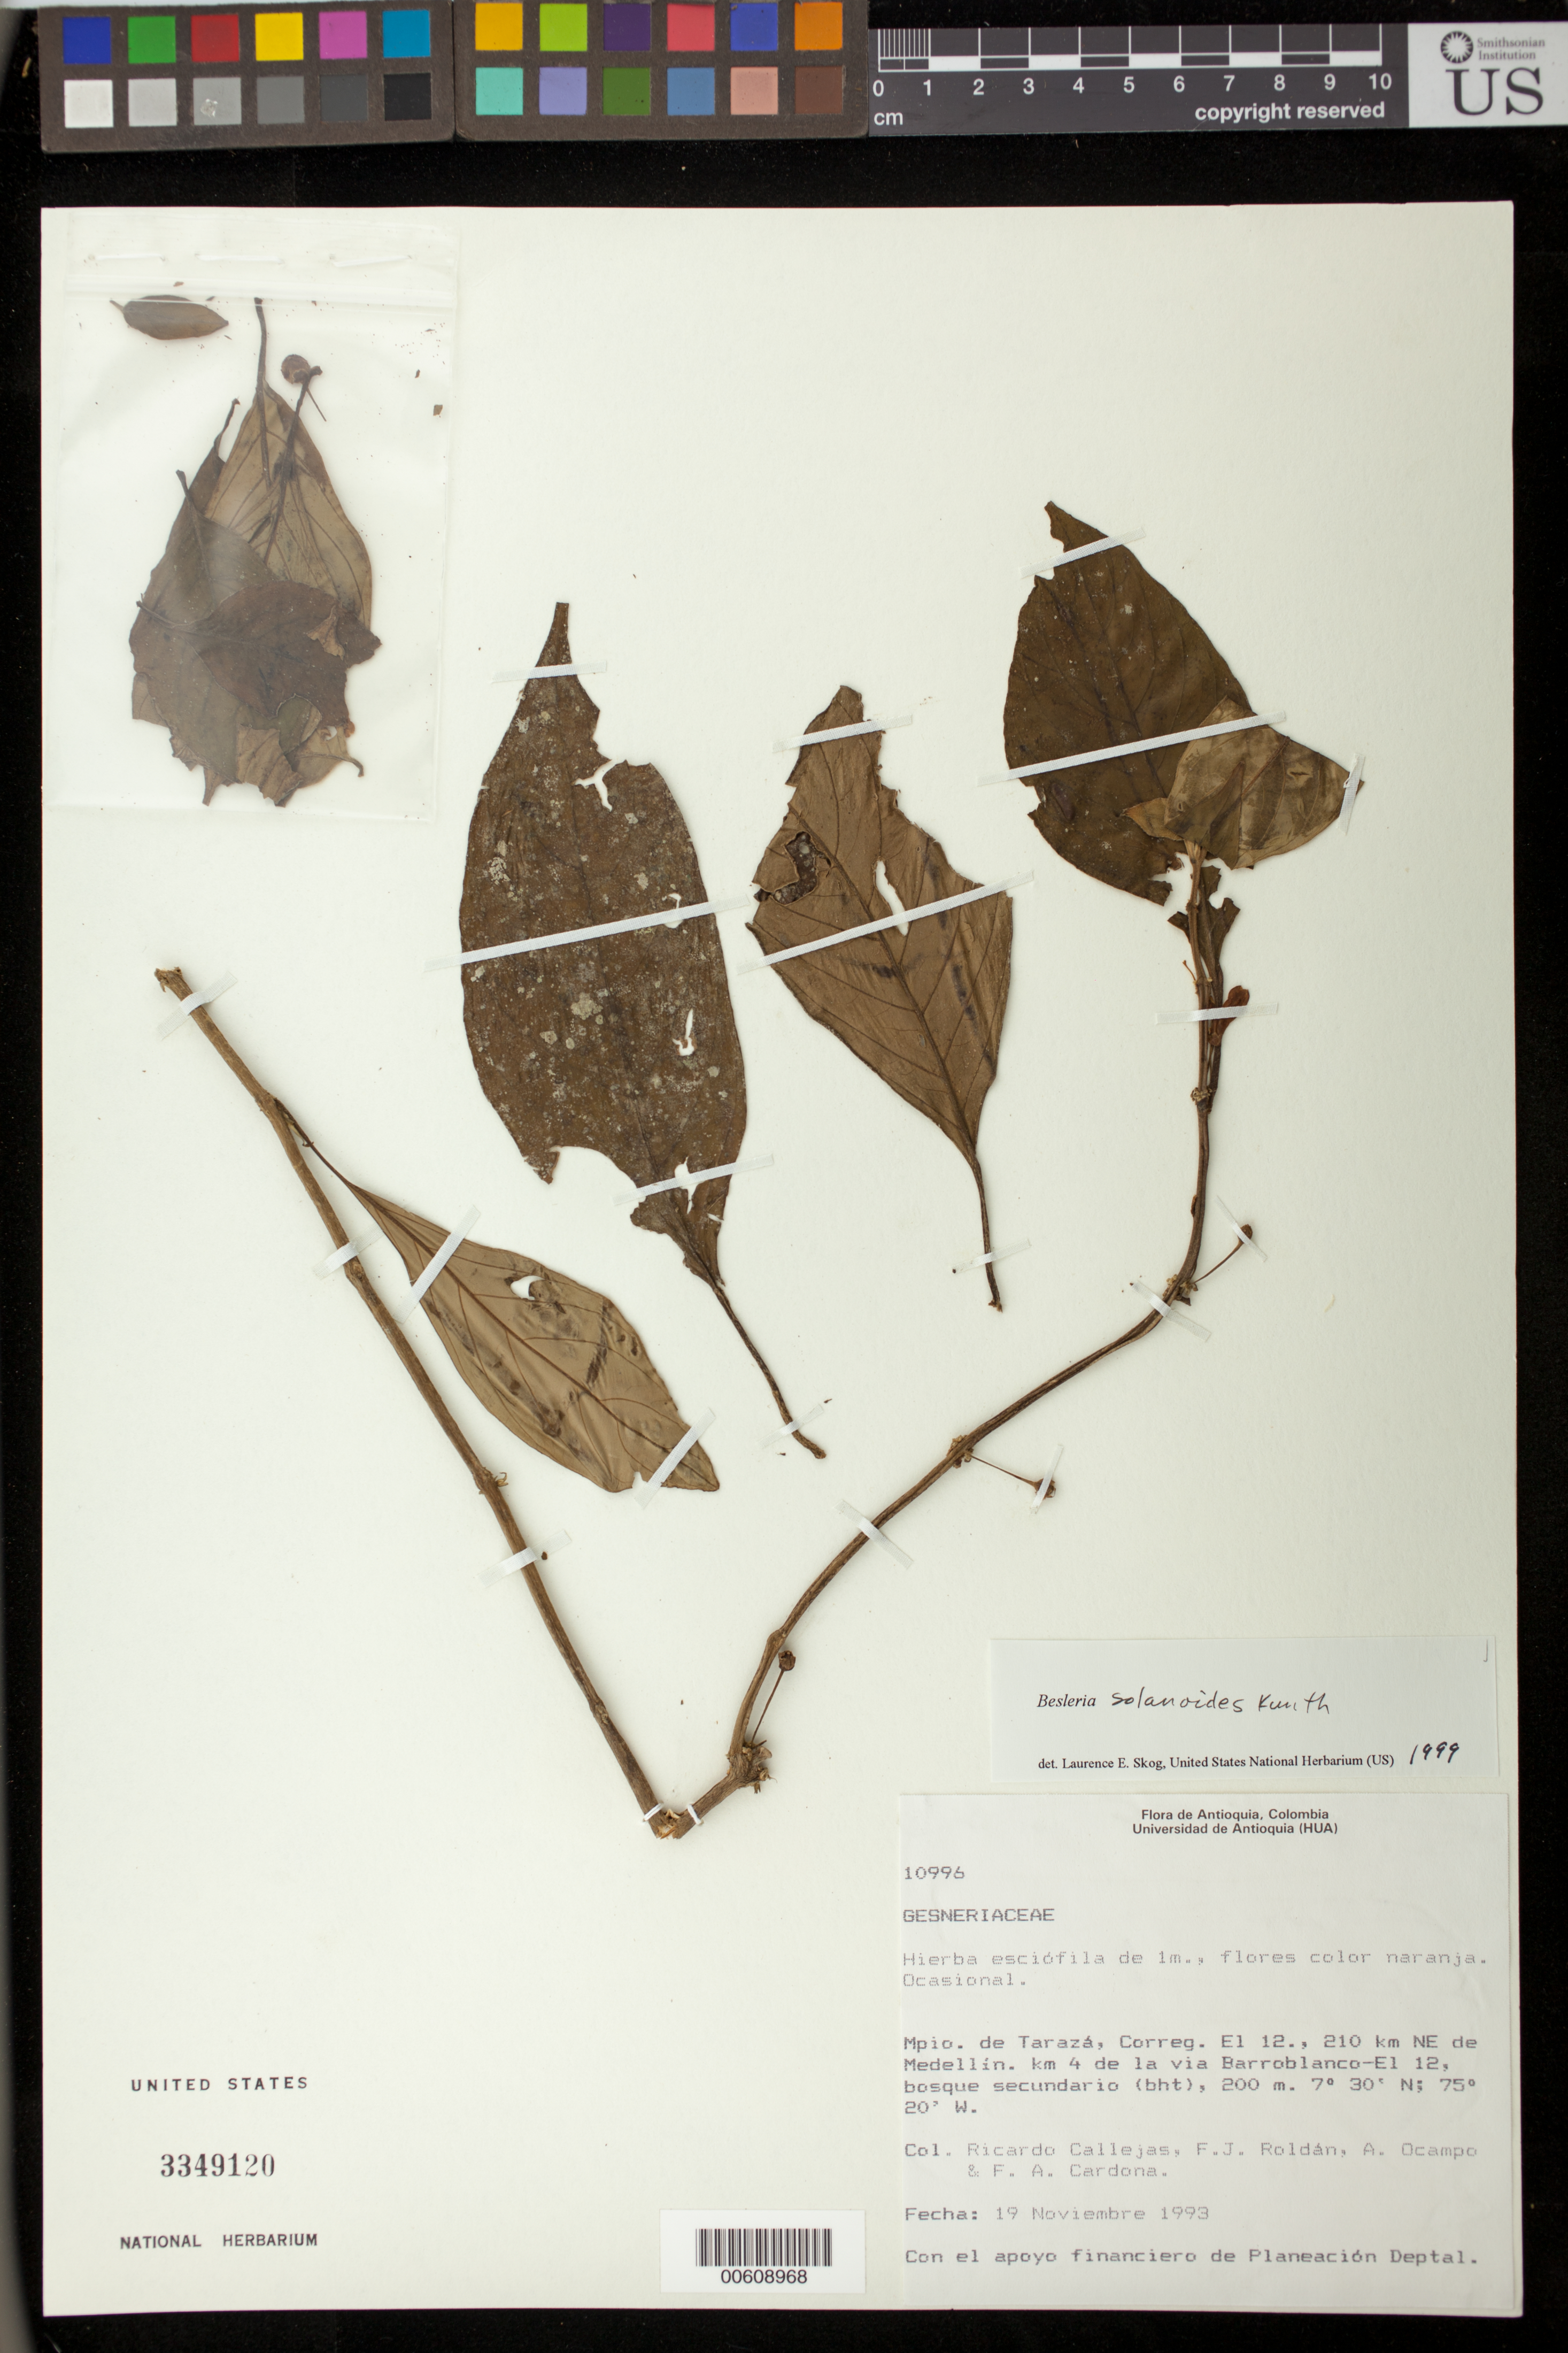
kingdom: Plantae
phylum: Tracheophyta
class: Magnoliopsida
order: Lamiales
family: Gesneriaceae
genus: Besleria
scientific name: Besleria solanoides var. solanoides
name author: Kunth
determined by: Skog, Laurence E.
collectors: R. Callejas, F. J. Roldán, A. Ocampo & F. Cardona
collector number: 10996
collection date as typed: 19 Nov 1993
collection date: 1993-11-19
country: Colombia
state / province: Antioquia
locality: Mpio. de Tarazá, Correg. El 12, 210 km NE de Medellín, km 4 de la via Barroblanco - El 12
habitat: Bosque secundario (bht)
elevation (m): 200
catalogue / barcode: US 3349120